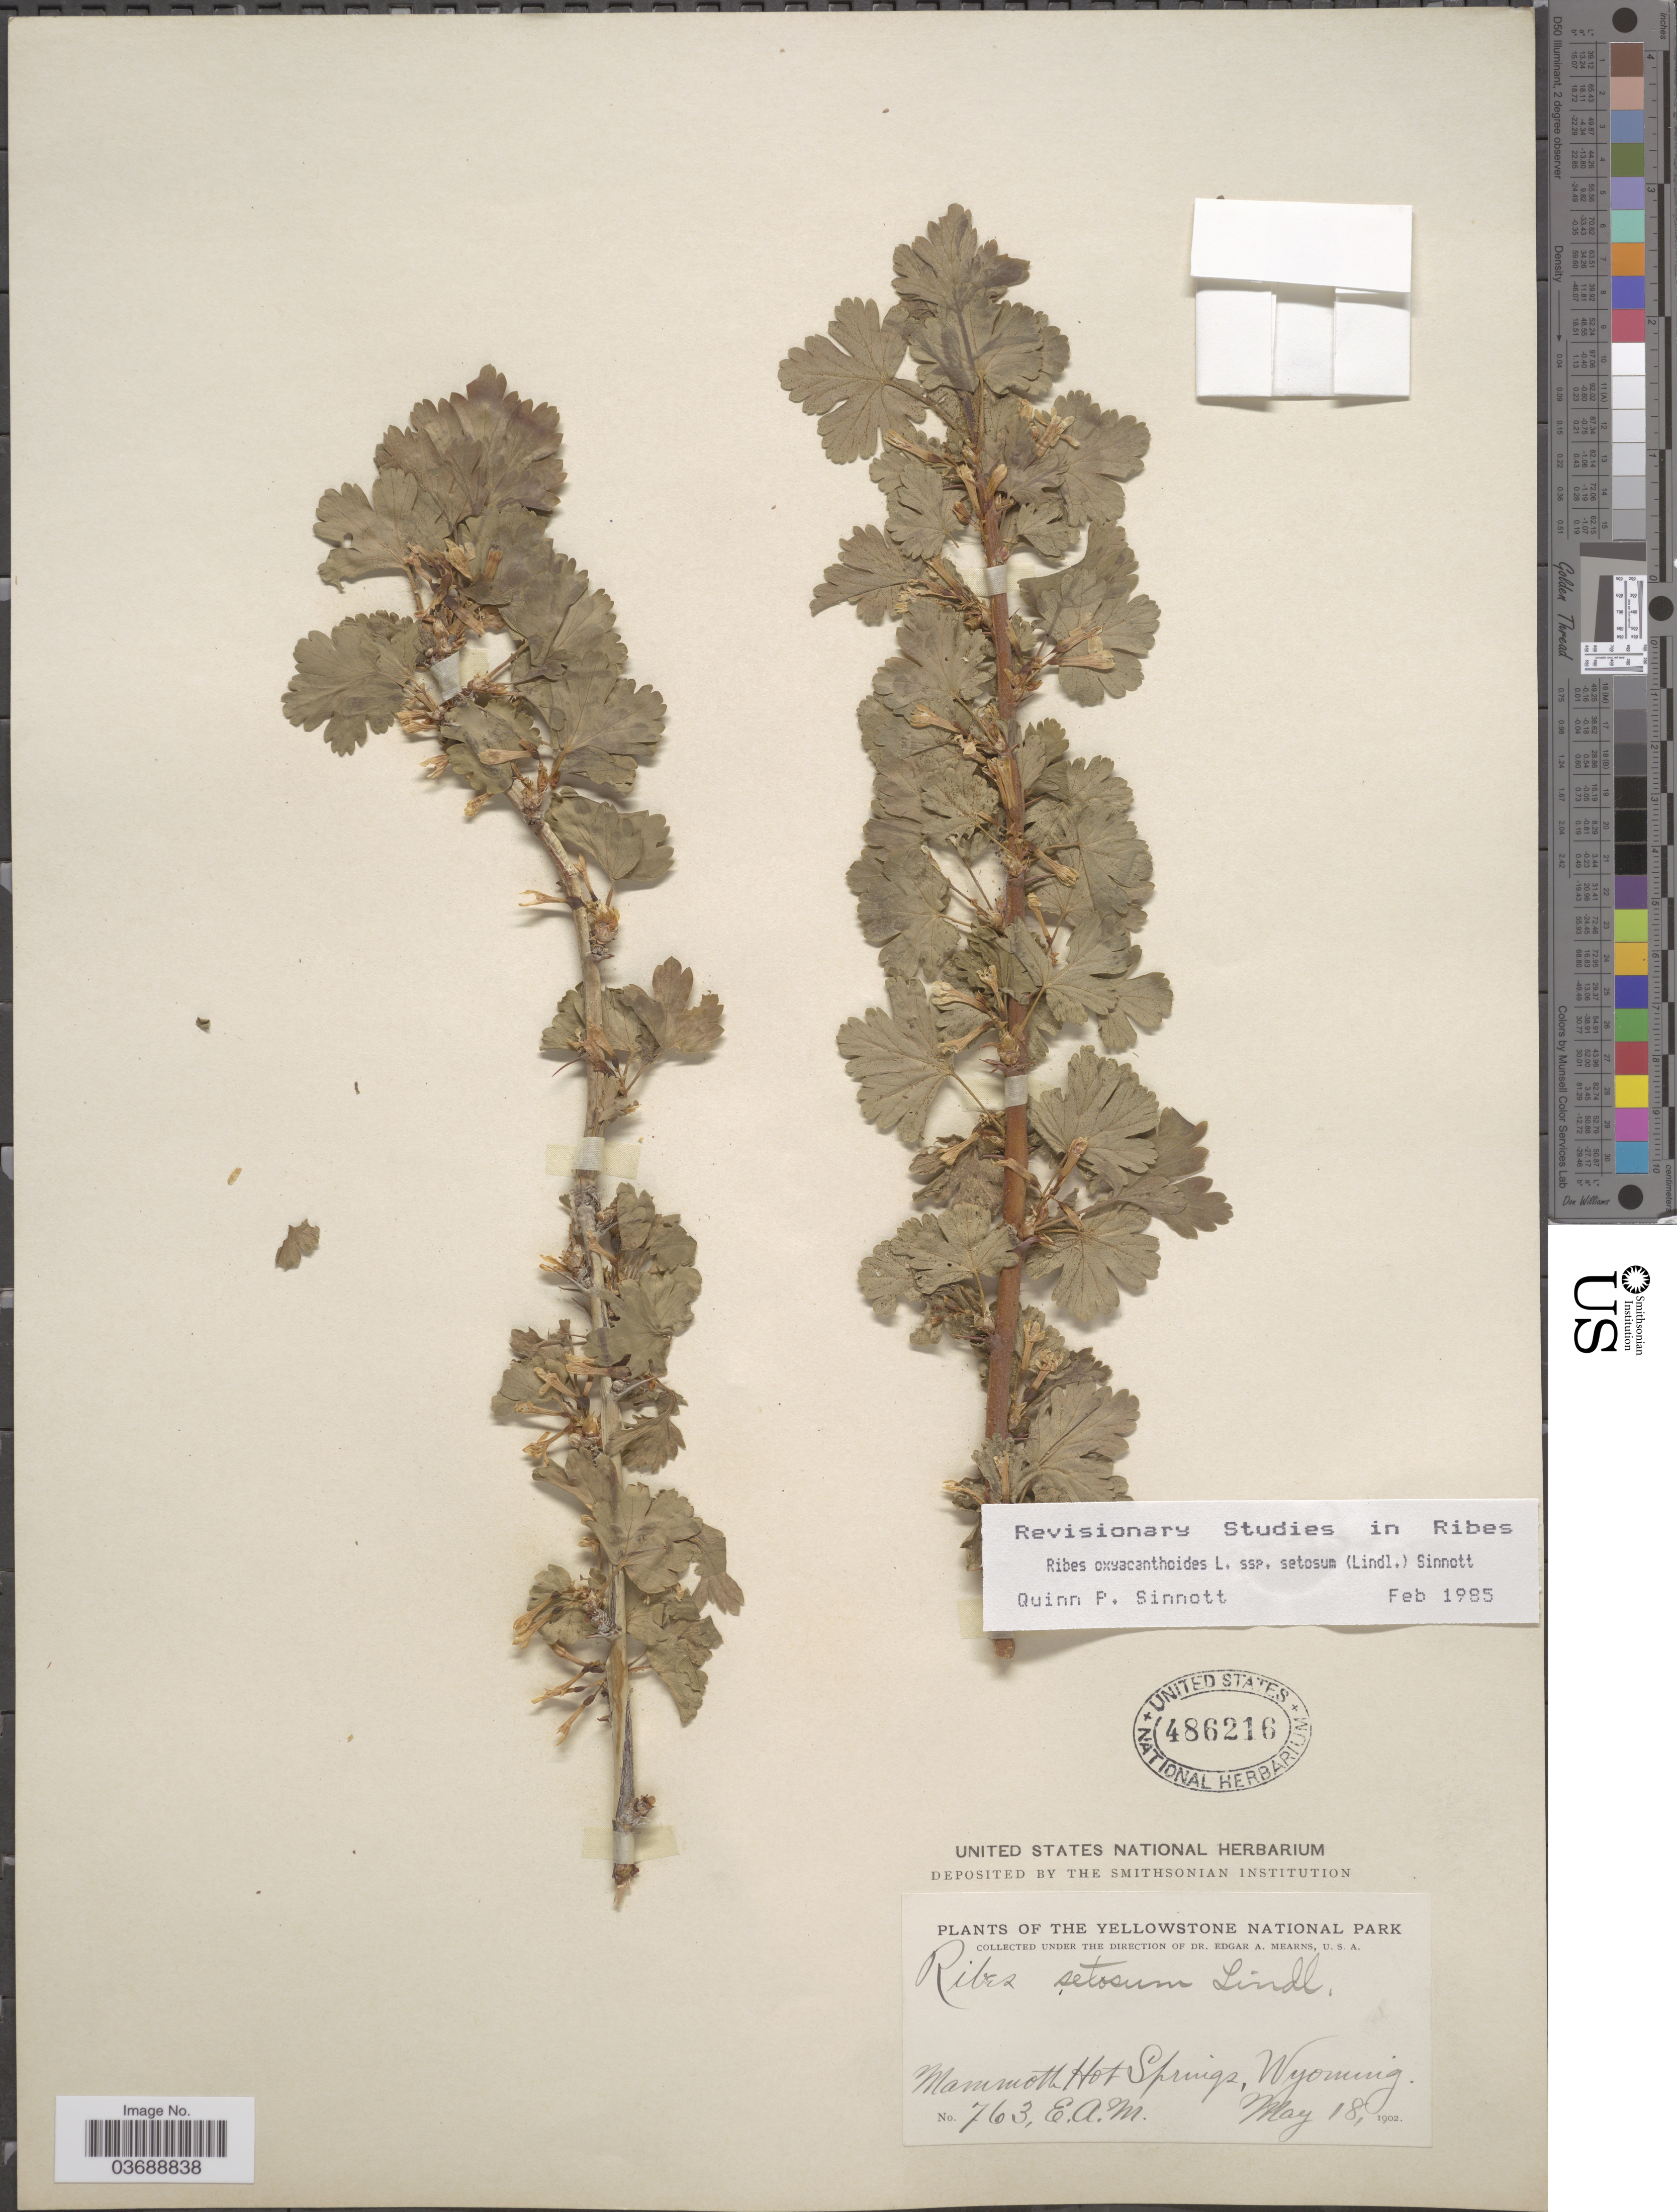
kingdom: Plantae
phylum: Tracheophyta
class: Magnoliopsida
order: Saxifragales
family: Grossulariaceae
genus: Ribes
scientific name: Ribes oxyacanthoides subsp. setosum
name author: (Lindl.) Q.P. Sinnott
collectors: E. A. Mearns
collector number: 763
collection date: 1902-05-18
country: United States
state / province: Wyoming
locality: The Yellowstone National Park. Mammoth Hot Springs.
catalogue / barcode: US 486216